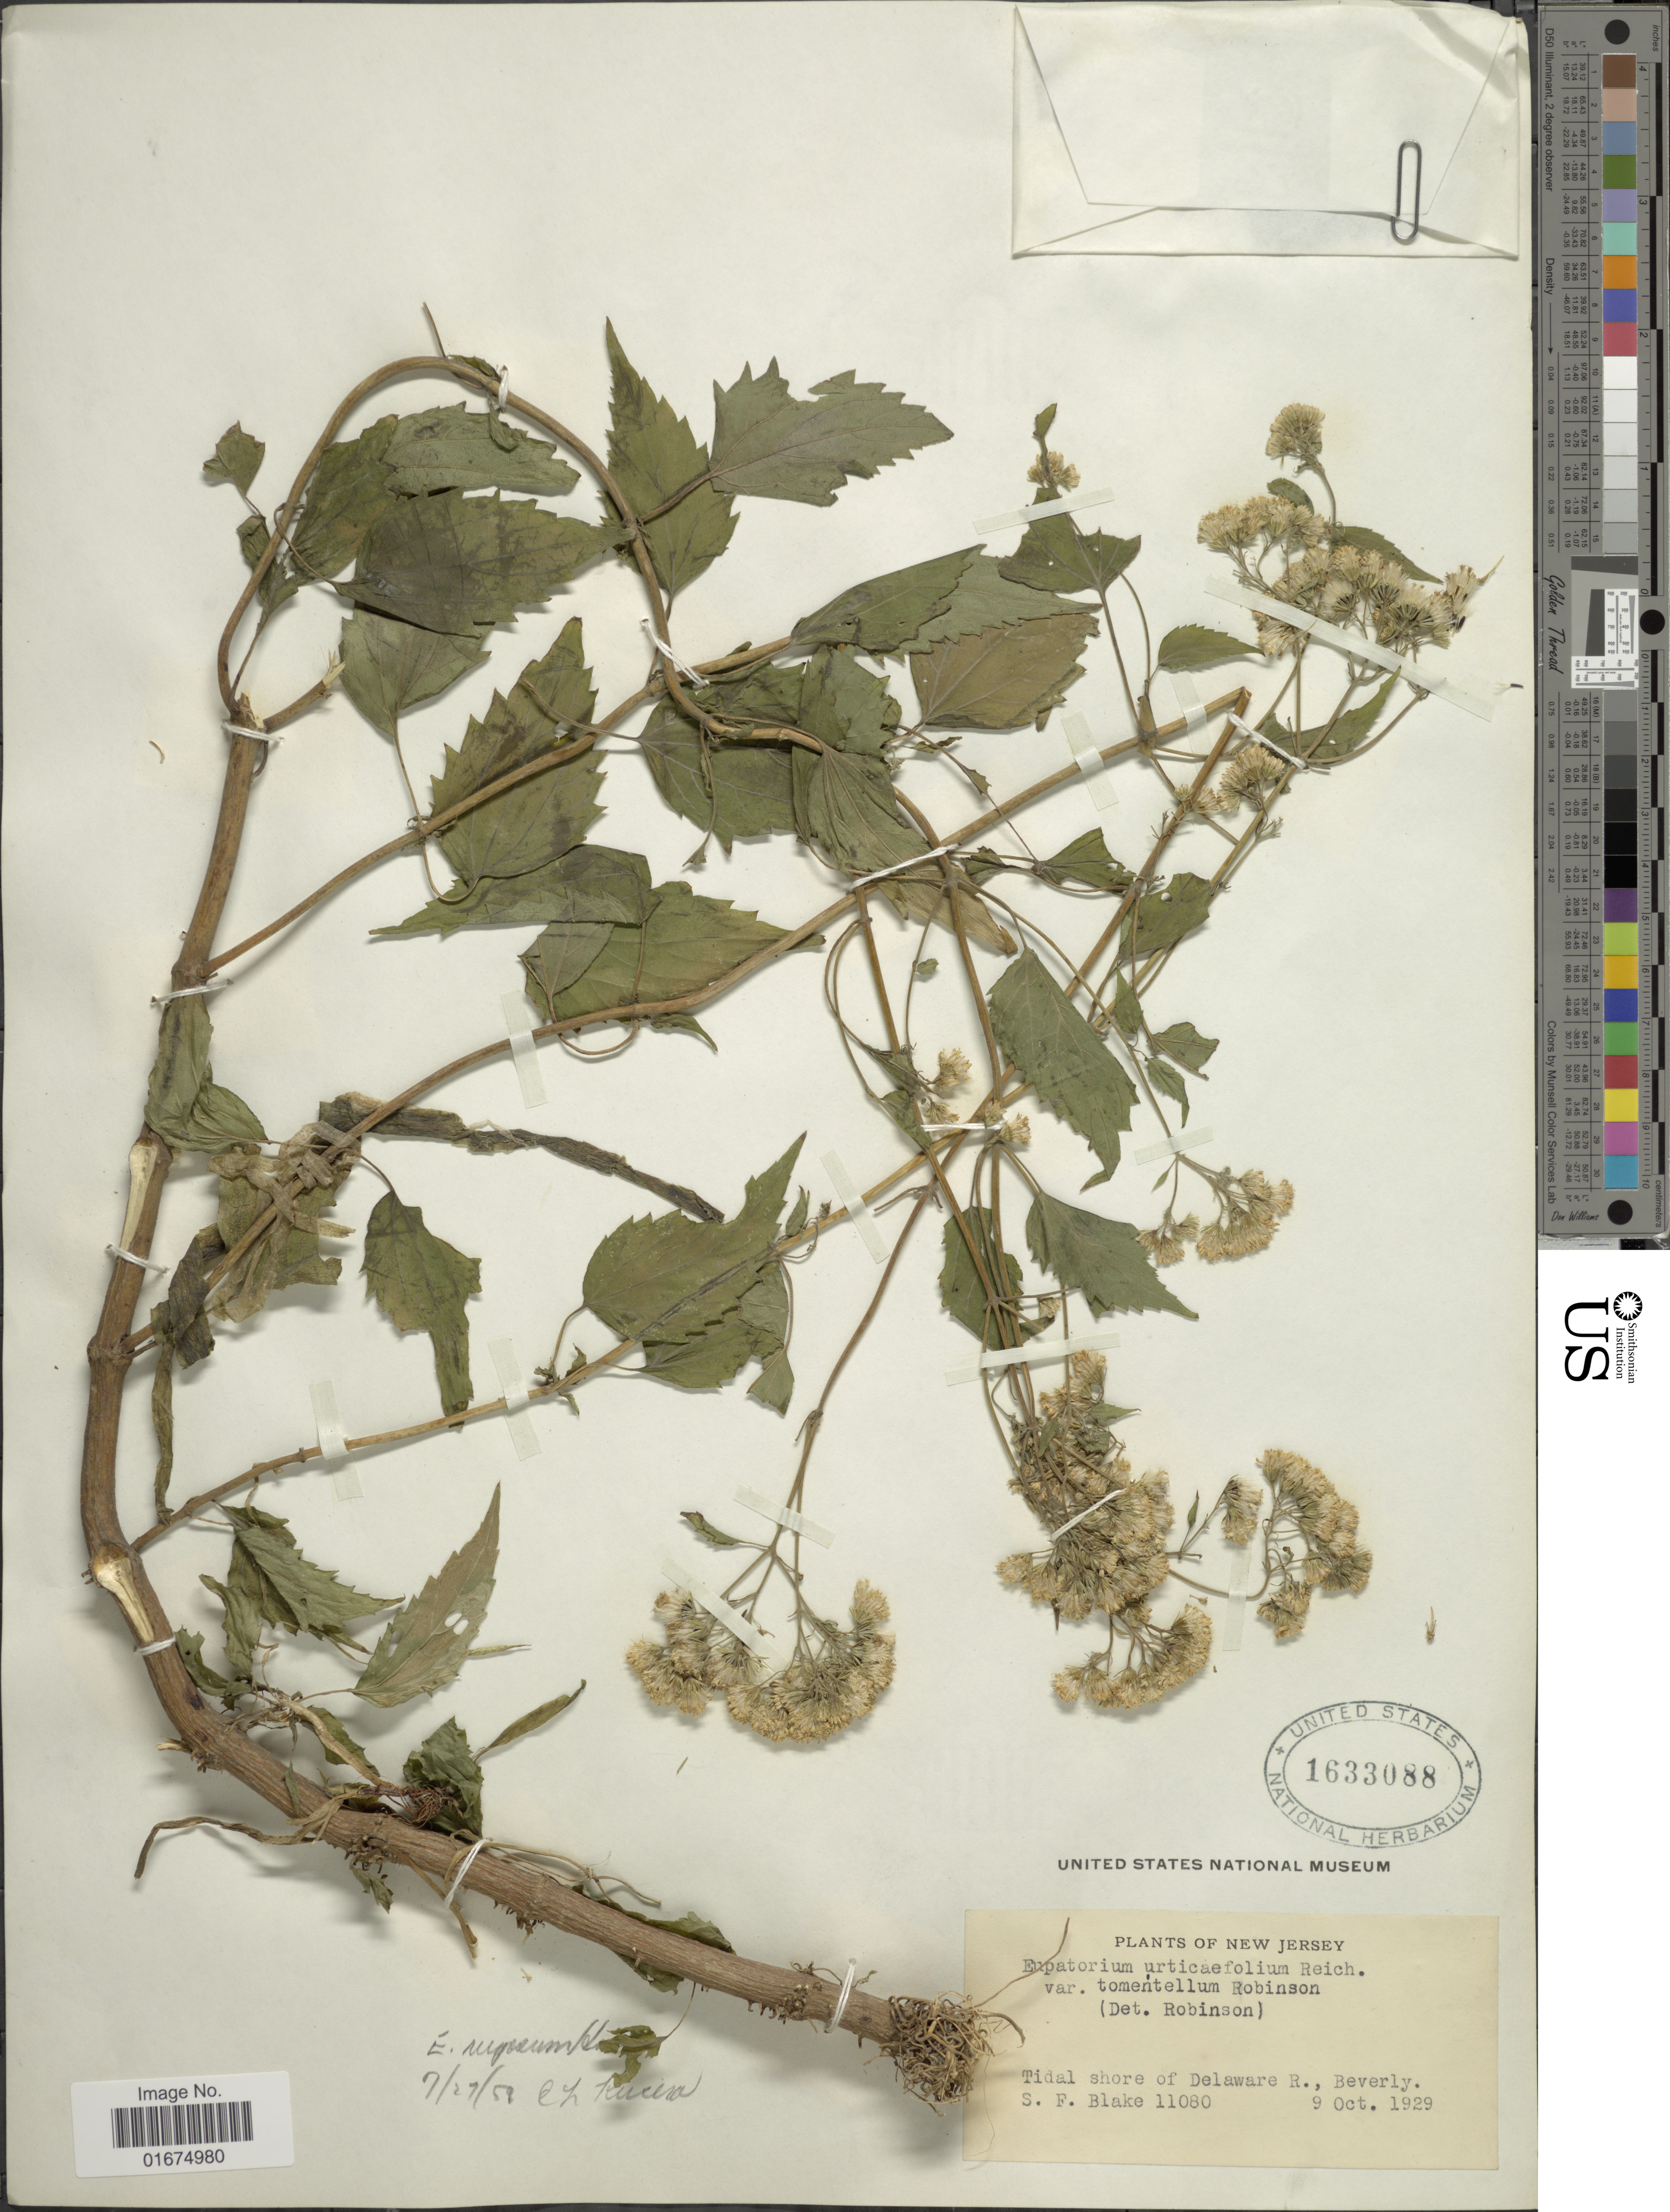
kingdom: Plantae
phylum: Tracheophyta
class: Magnoliopsida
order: Asterales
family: Asteraceae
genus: Ageratina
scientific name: Ageratina altissima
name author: (L.) R.M. King & H. Rob.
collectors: S. Blake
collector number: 11080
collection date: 1929-10-09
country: United States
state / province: New Jersey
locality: Tidal Shore of Delaware R., Beverly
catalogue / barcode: US 1633088